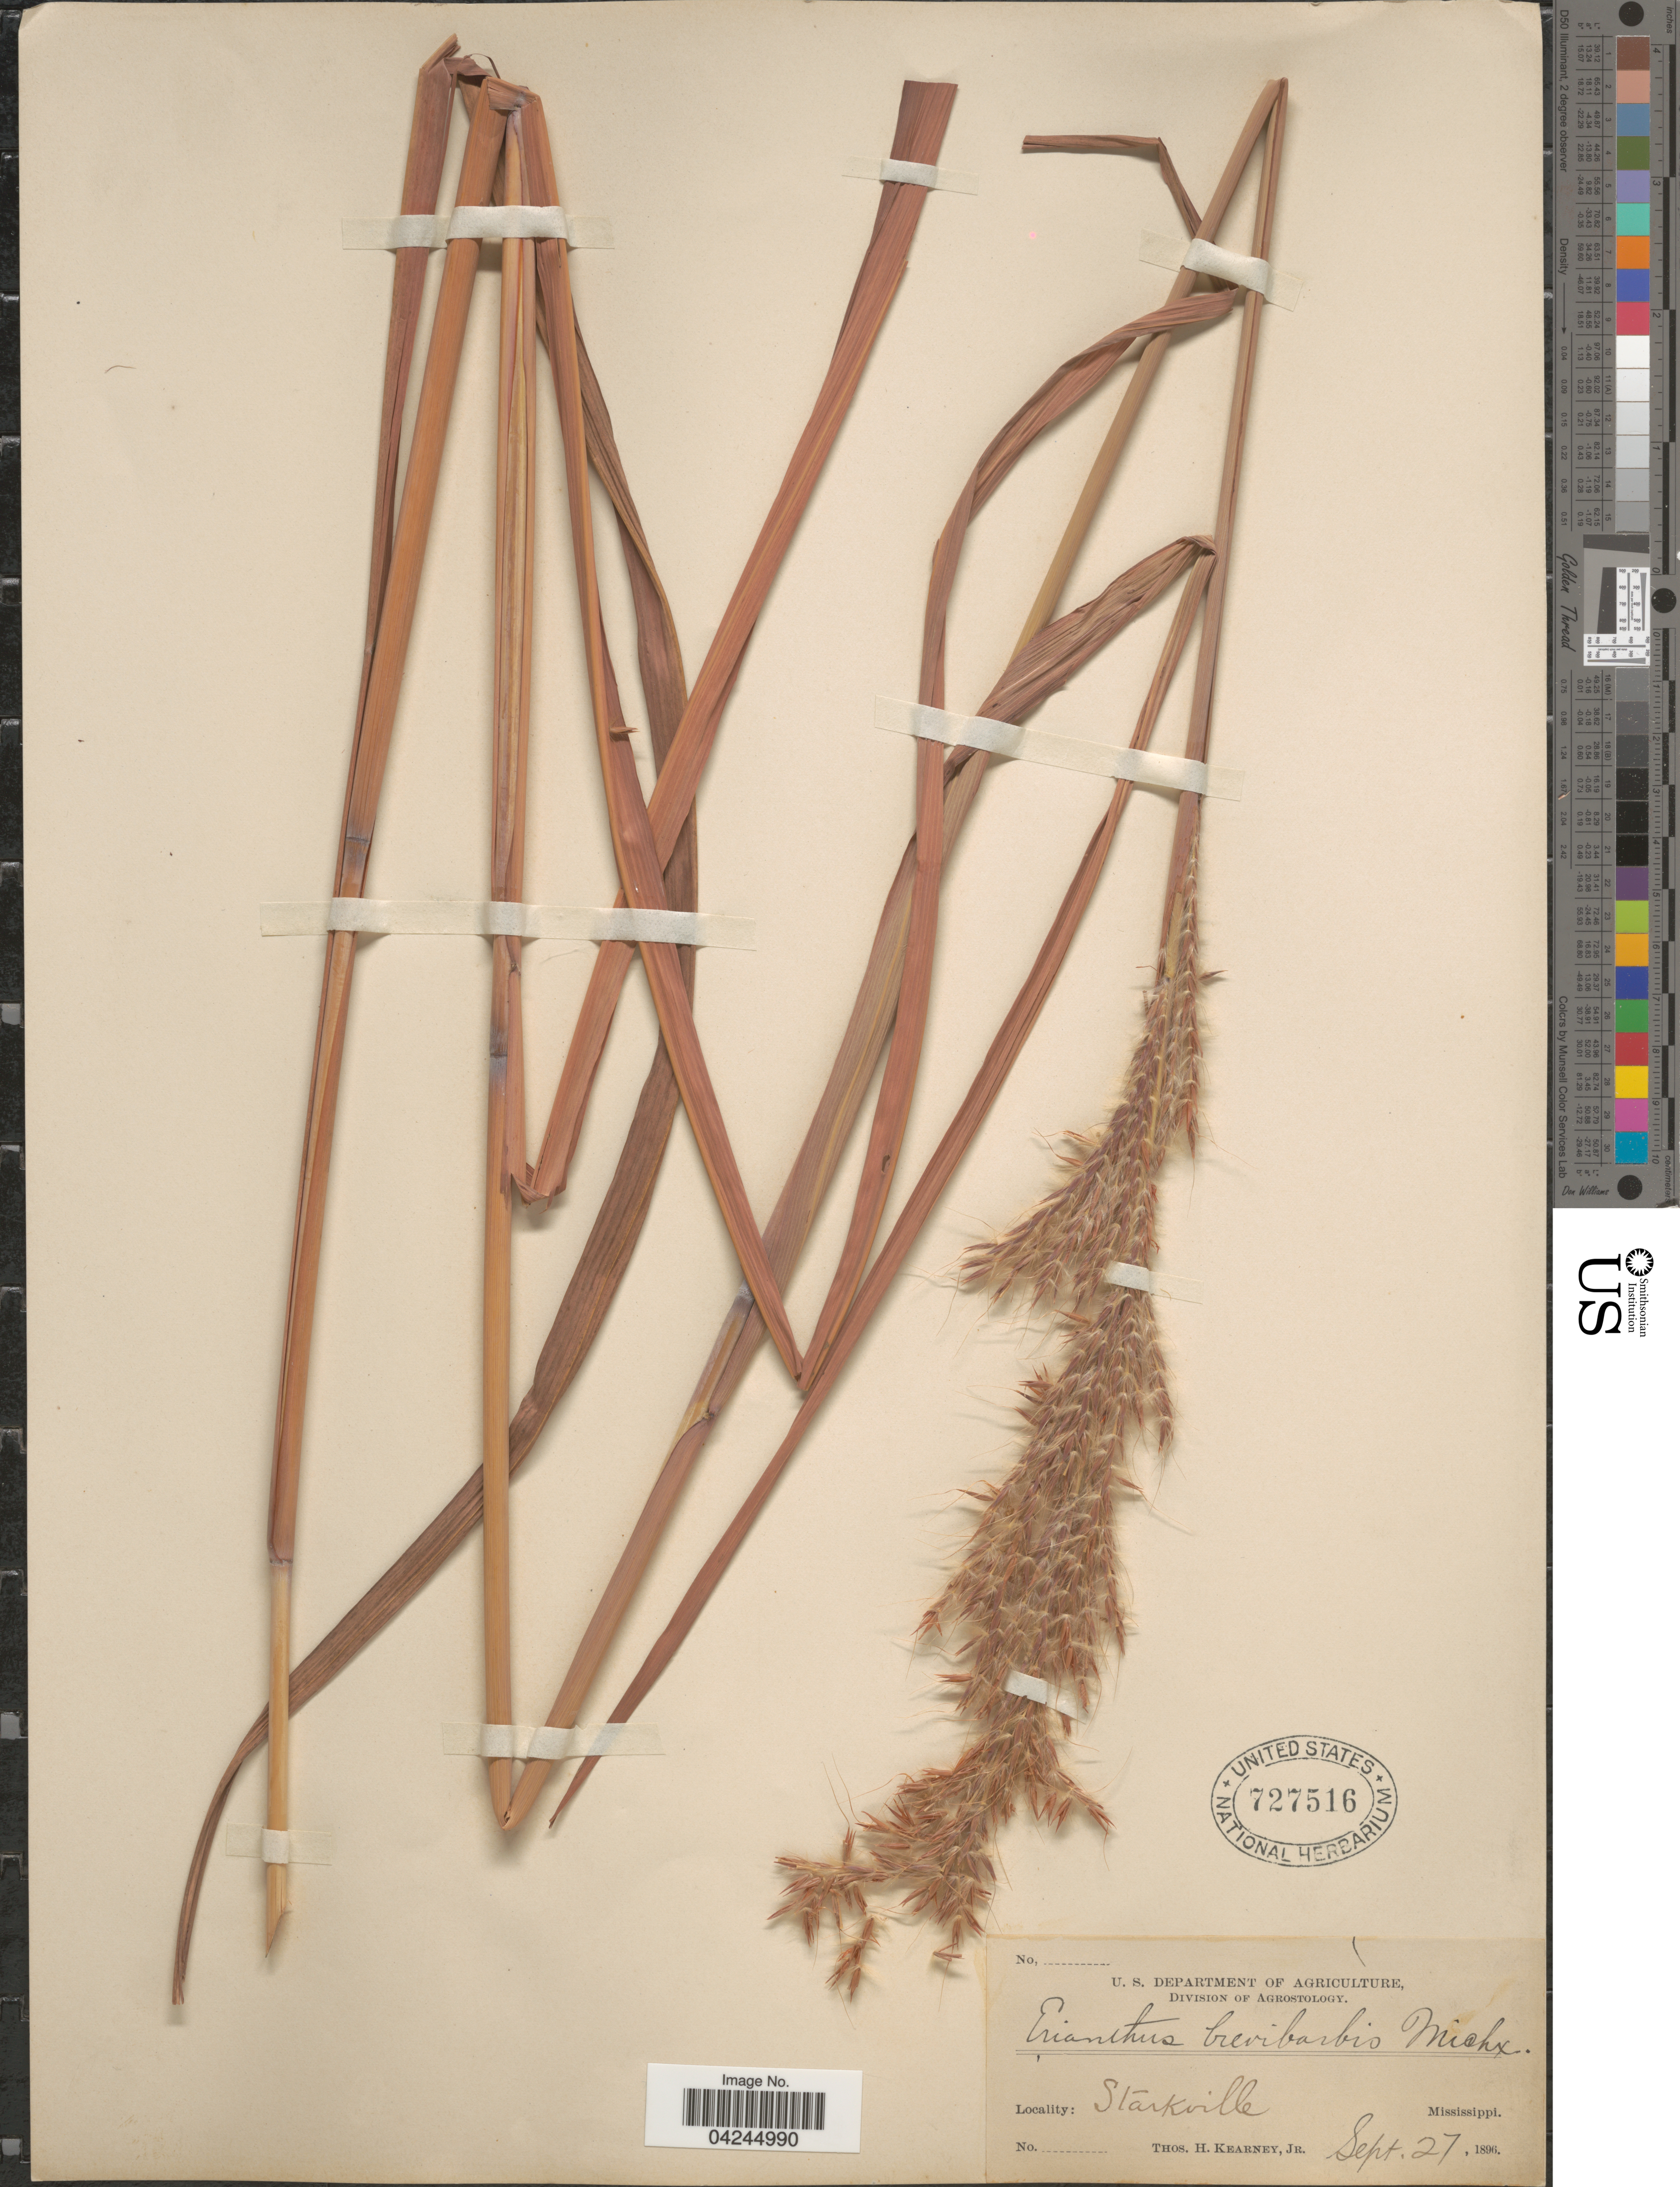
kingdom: Plantae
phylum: Tracheophyta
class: Liliopsida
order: Poales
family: Poaceae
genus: Erianthus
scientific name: Erianthus brevibarbis var. contortus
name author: (Elliott) D.B. Ward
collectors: T. H. Kearney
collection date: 1896-09-27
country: United States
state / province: Mississippi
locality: Starkville.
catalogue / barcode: US 727516